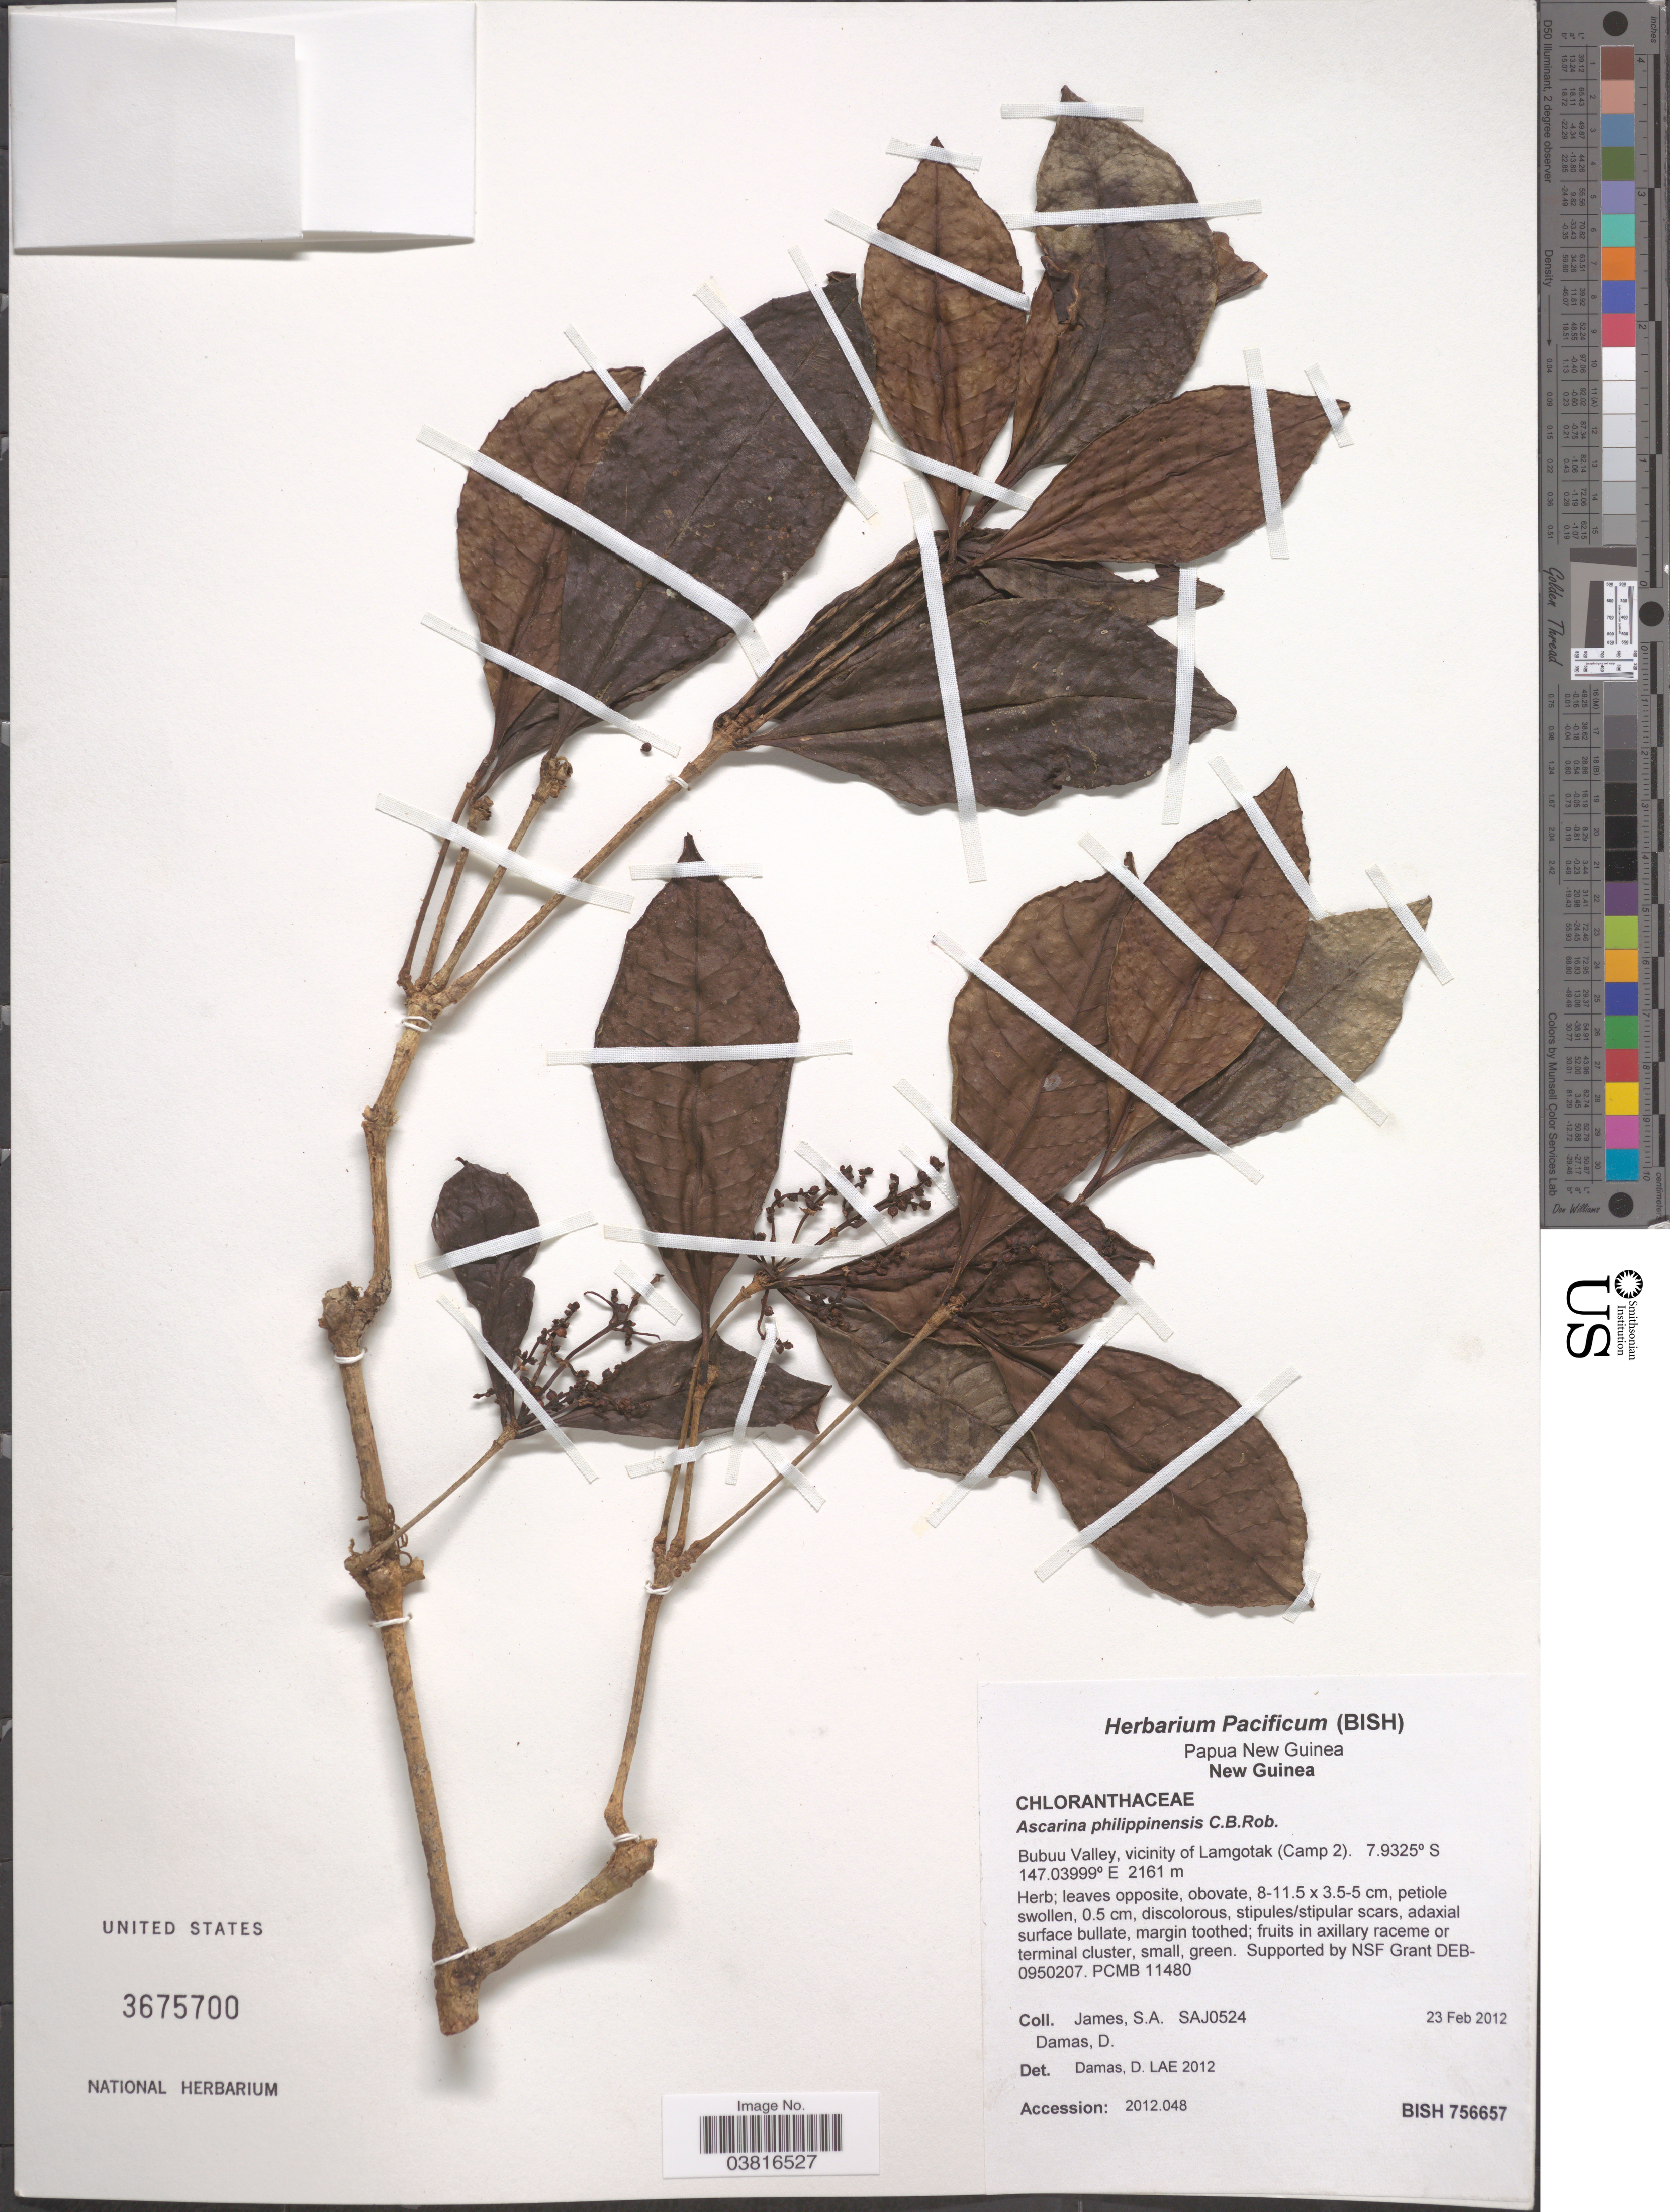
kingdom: Plantae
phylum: Tracheophyta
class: Magnoliopsida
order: Chloranthales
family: Chloranthaceae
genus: Ascarina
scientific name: Ascarina philippinensis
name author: C.B. Rob.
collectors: S. James & D. Damas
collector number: SAJ0524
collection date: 2012-02-23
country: Papua New Guinea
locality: New Guinea. Bubuu Valley, vicinity of Lamgotak (Camp 2).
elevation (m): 2161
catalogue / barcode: US 3675700